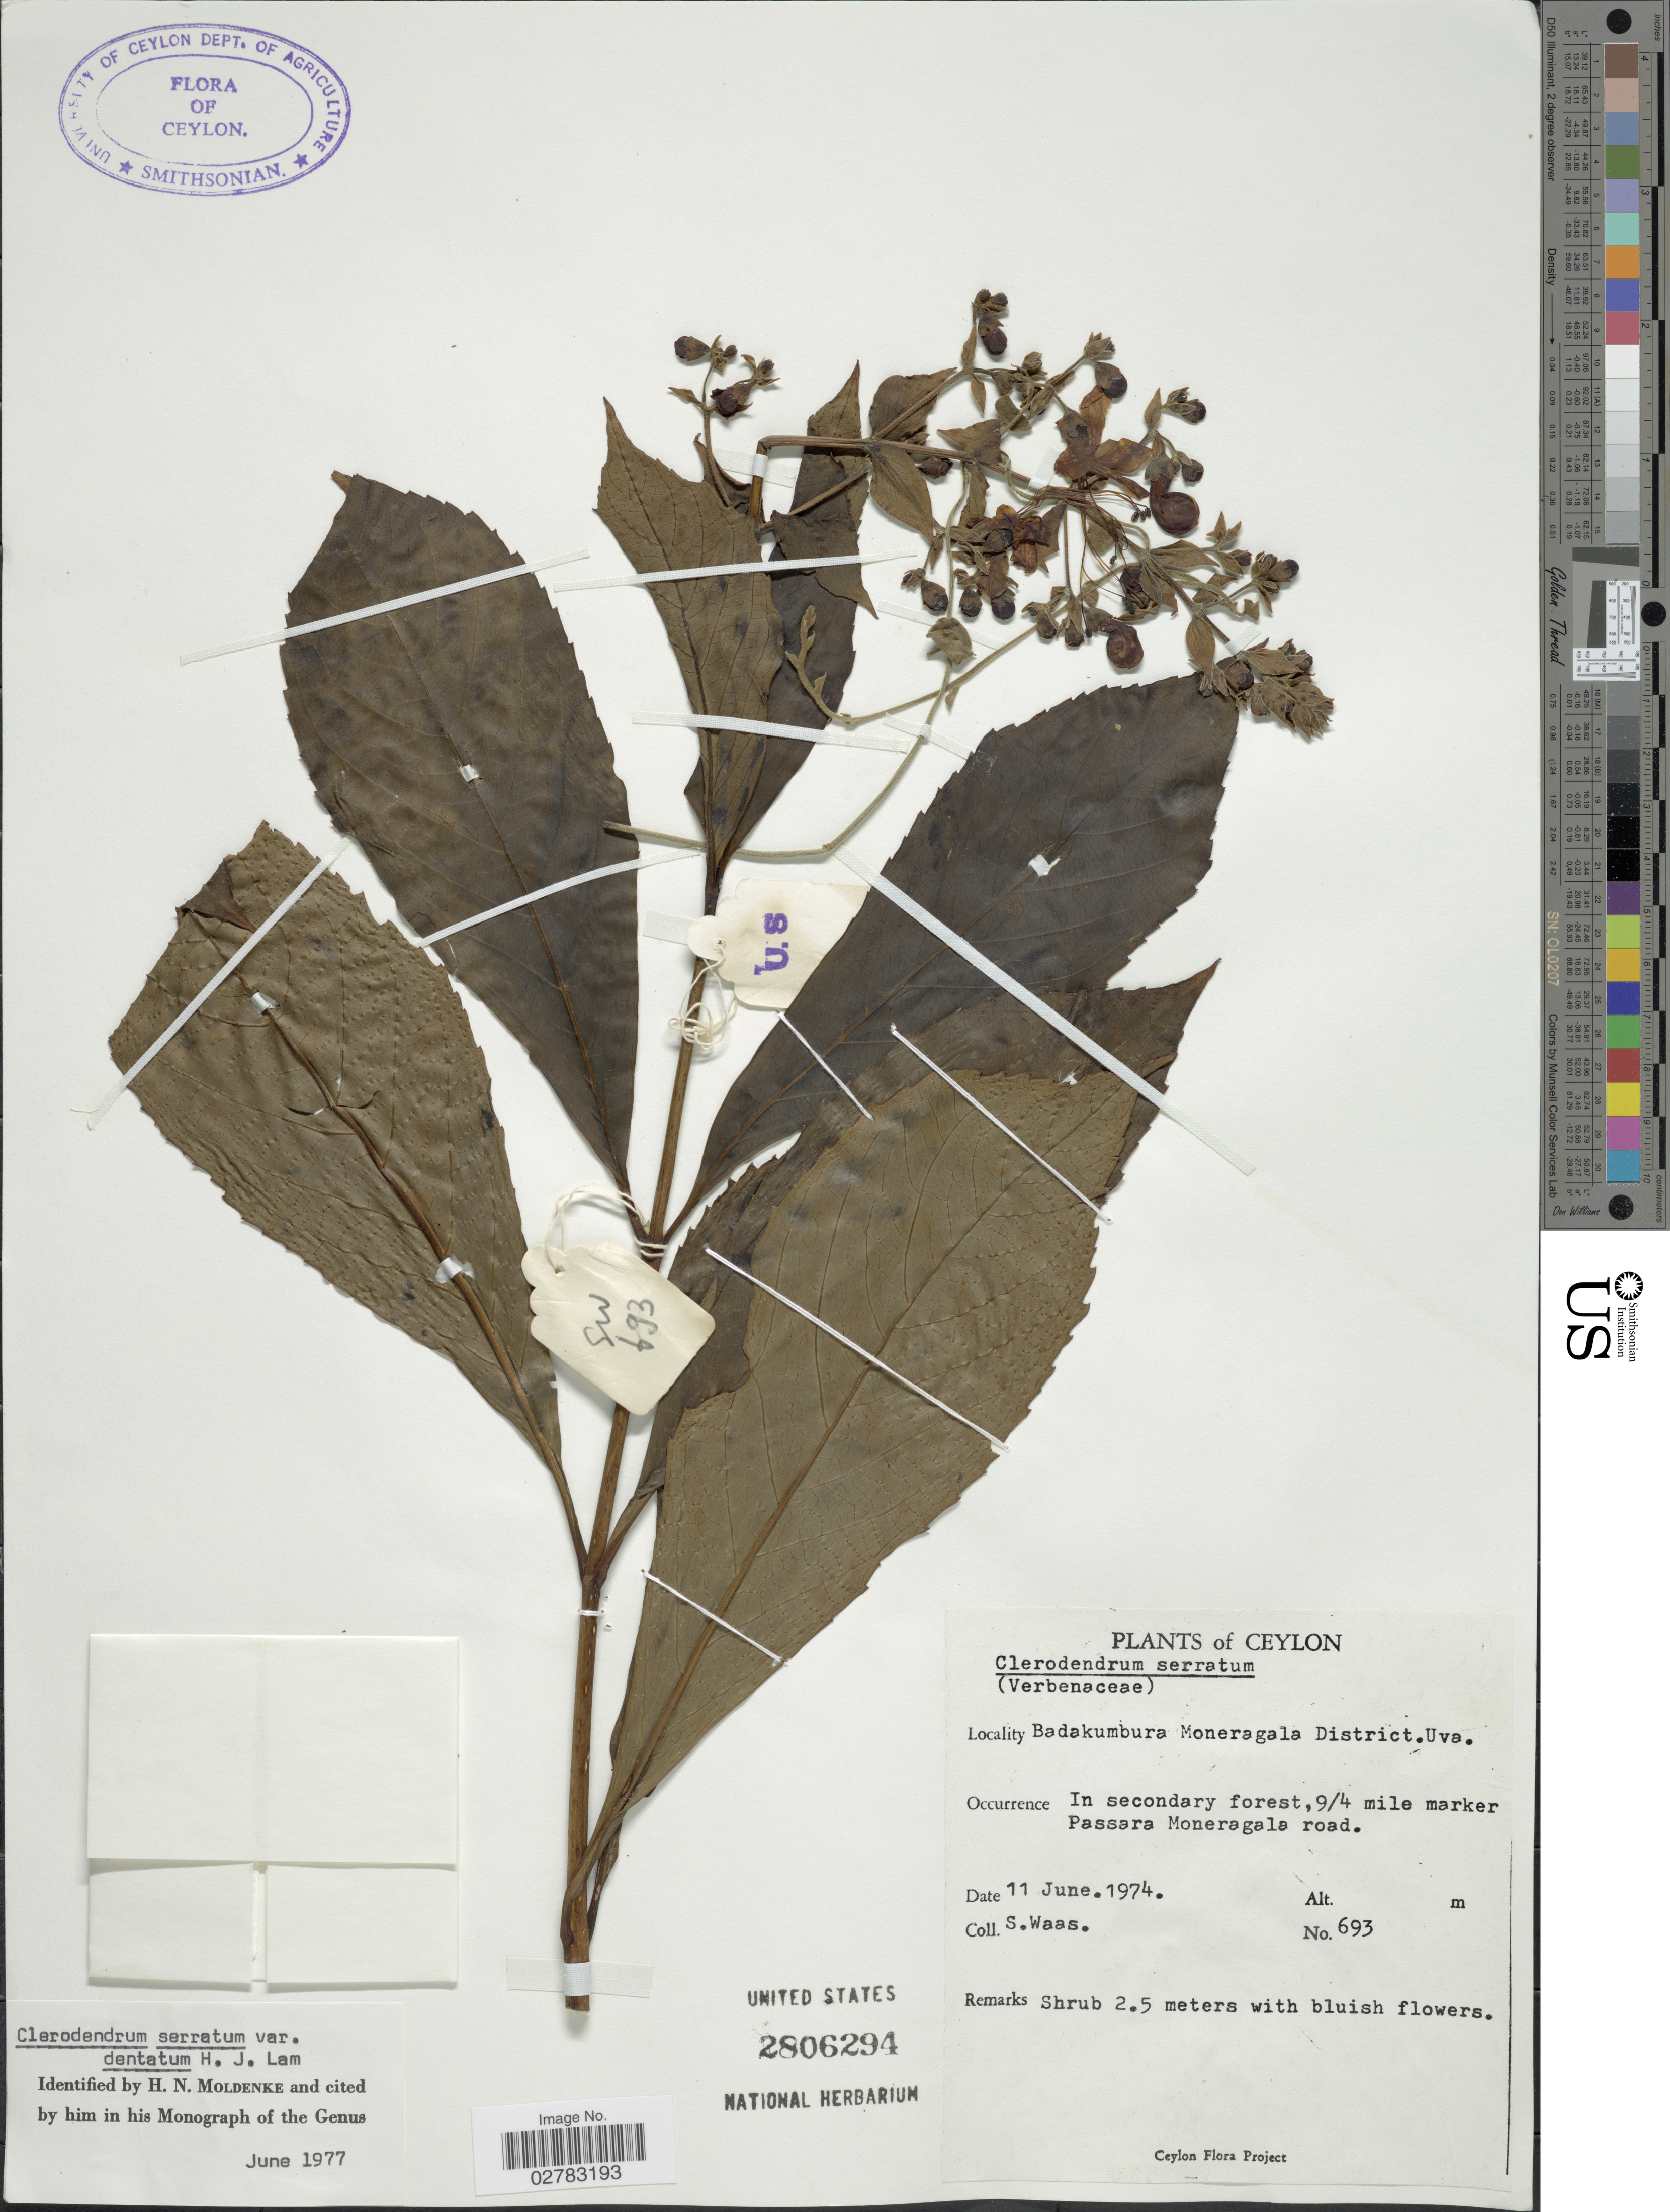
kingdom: Plantae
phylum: Tracheophyta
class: Magnoliopsida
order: Lamiales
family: Lamiaceae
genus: Clerodendrum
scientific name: Clerodendrum serratum var. dentatum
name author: H.J. Lam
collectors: S. Waas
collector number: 693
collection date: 1974-06-11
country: Sri Lanka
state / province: Uva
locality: Ceylon. Badakumbura Moneragala District. In secondary forest, 9/4 mile marker Passara Moneragala road.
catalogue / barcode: US 2806294